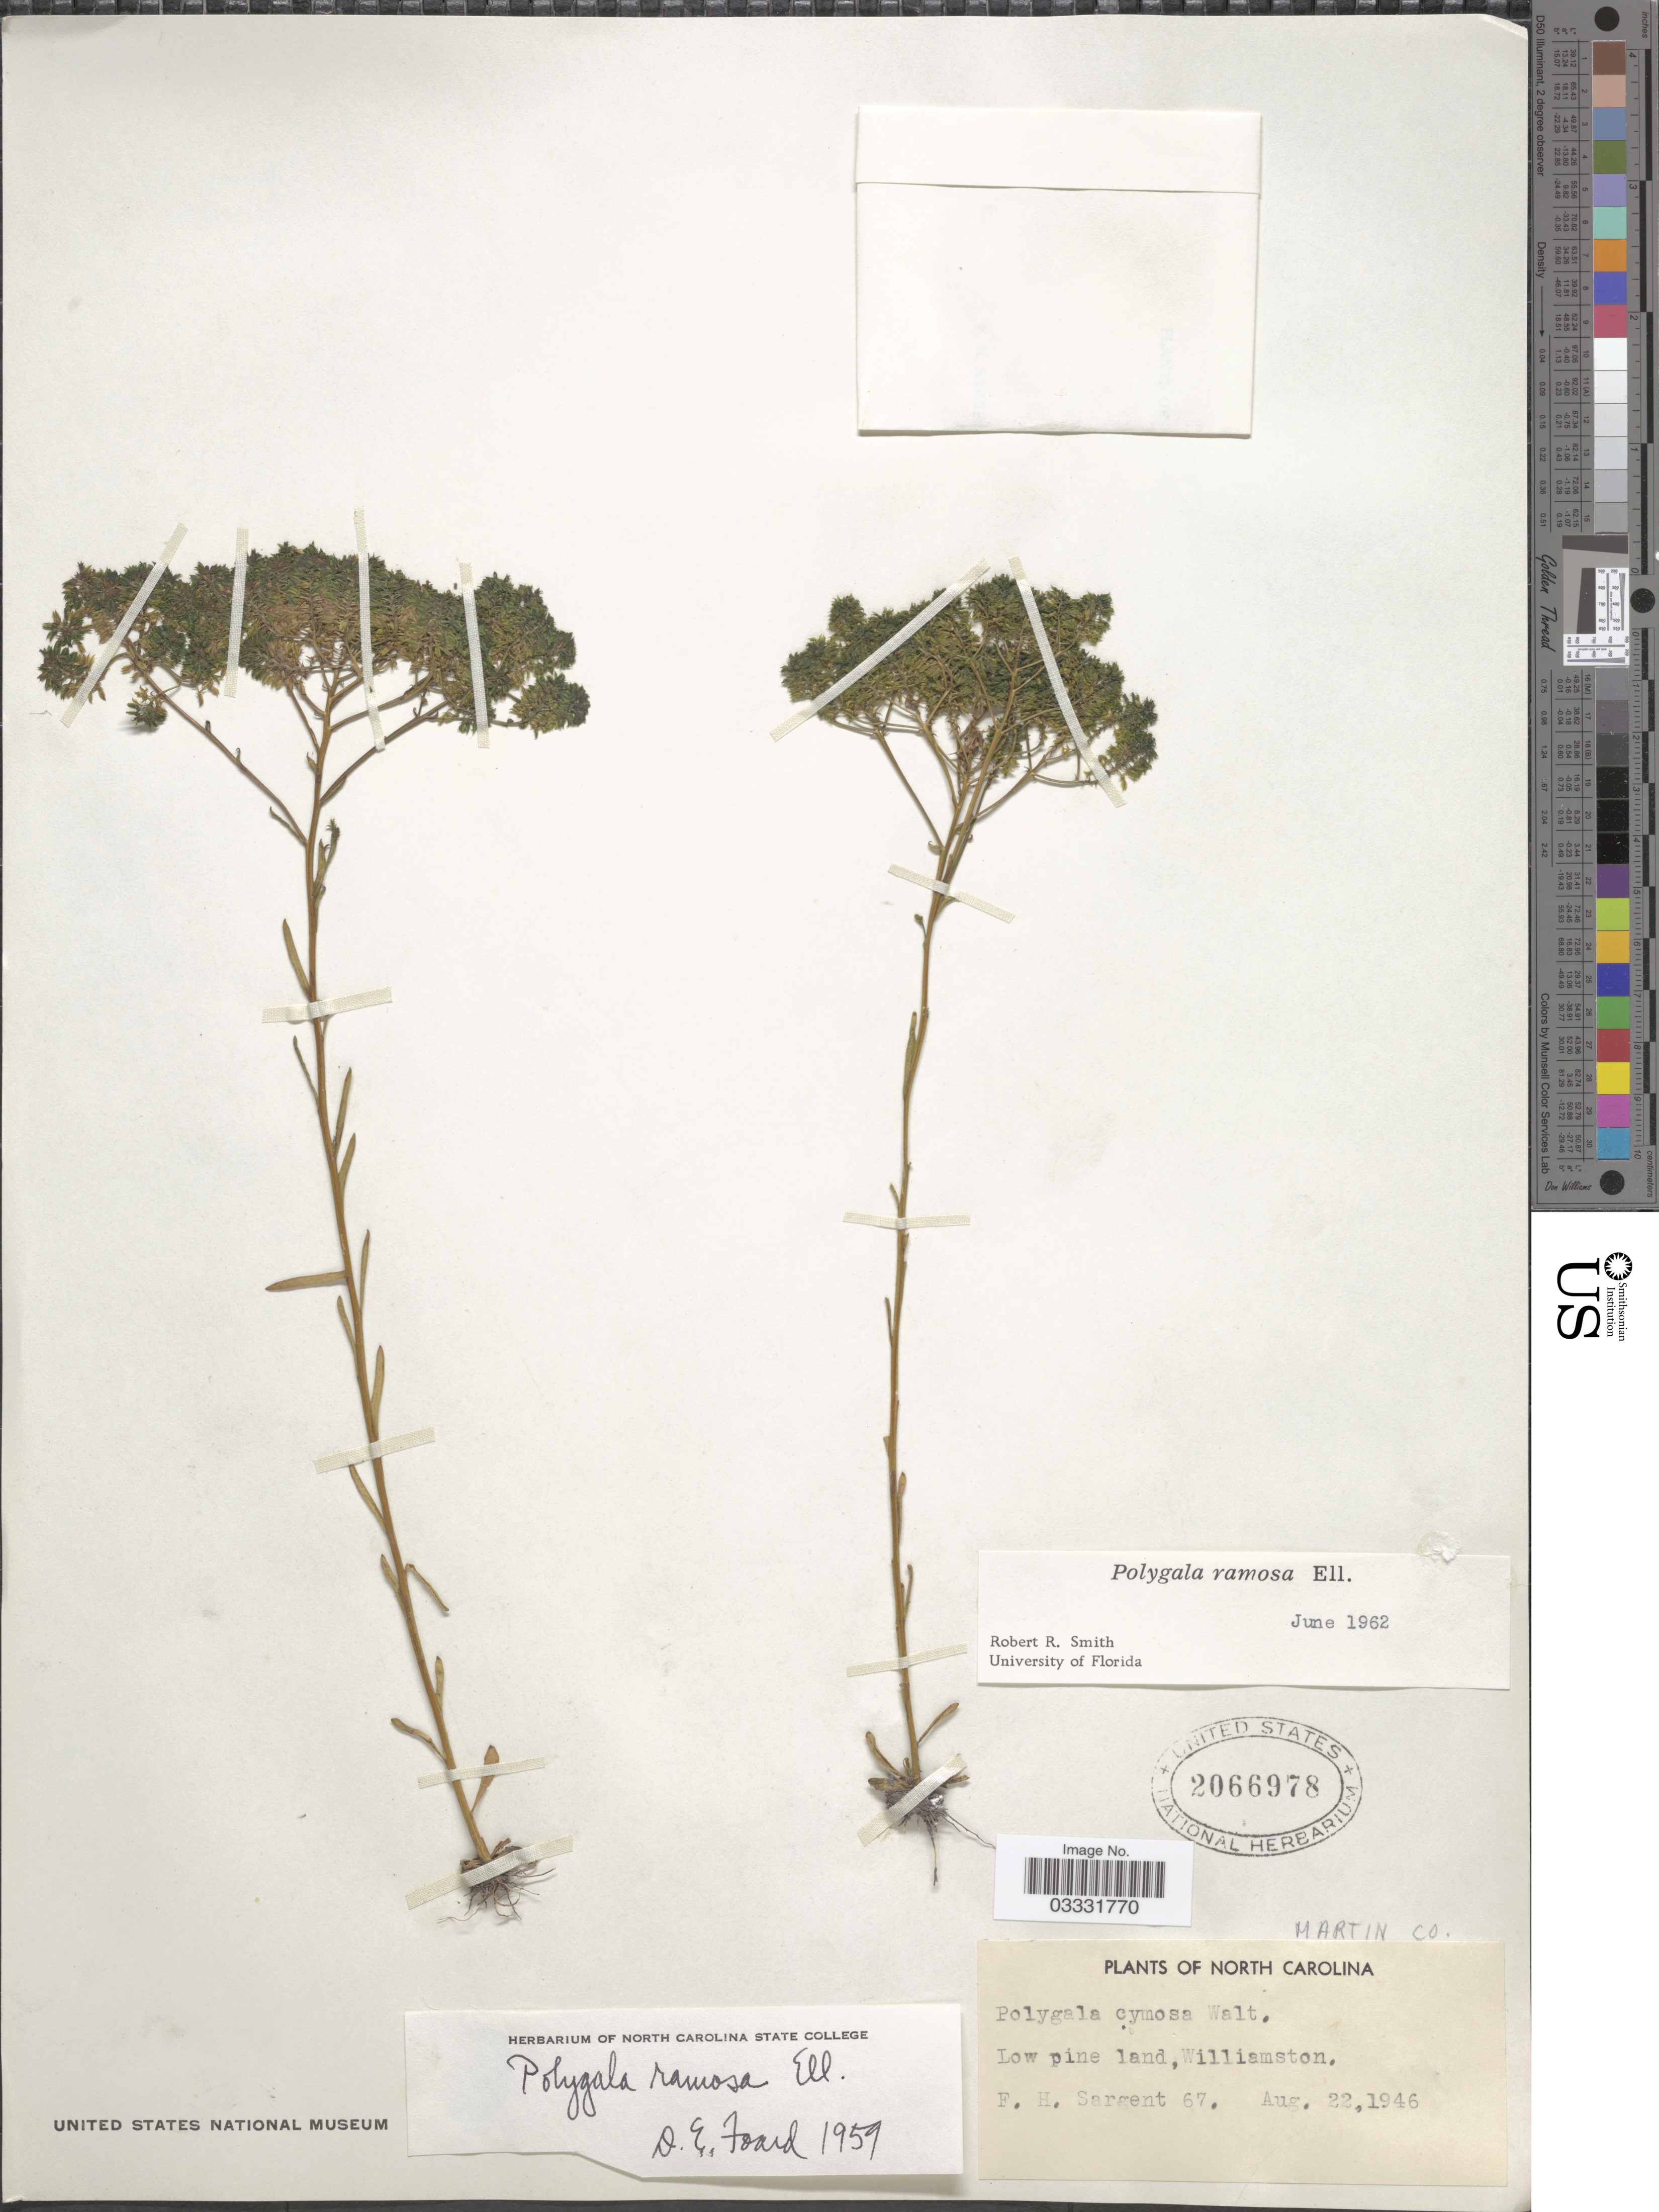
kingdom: Plantae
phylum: Tracheophyta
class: Magnoliopsida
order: Fabales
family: Polygalaceae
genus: Polygala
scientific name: Polygala ramosa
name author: Elliott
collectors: F. H. Sargent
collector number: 67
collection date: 1946-08-22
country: United States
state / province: North Carolina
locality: Martin Co. Williamston.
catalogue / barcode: US 2066978